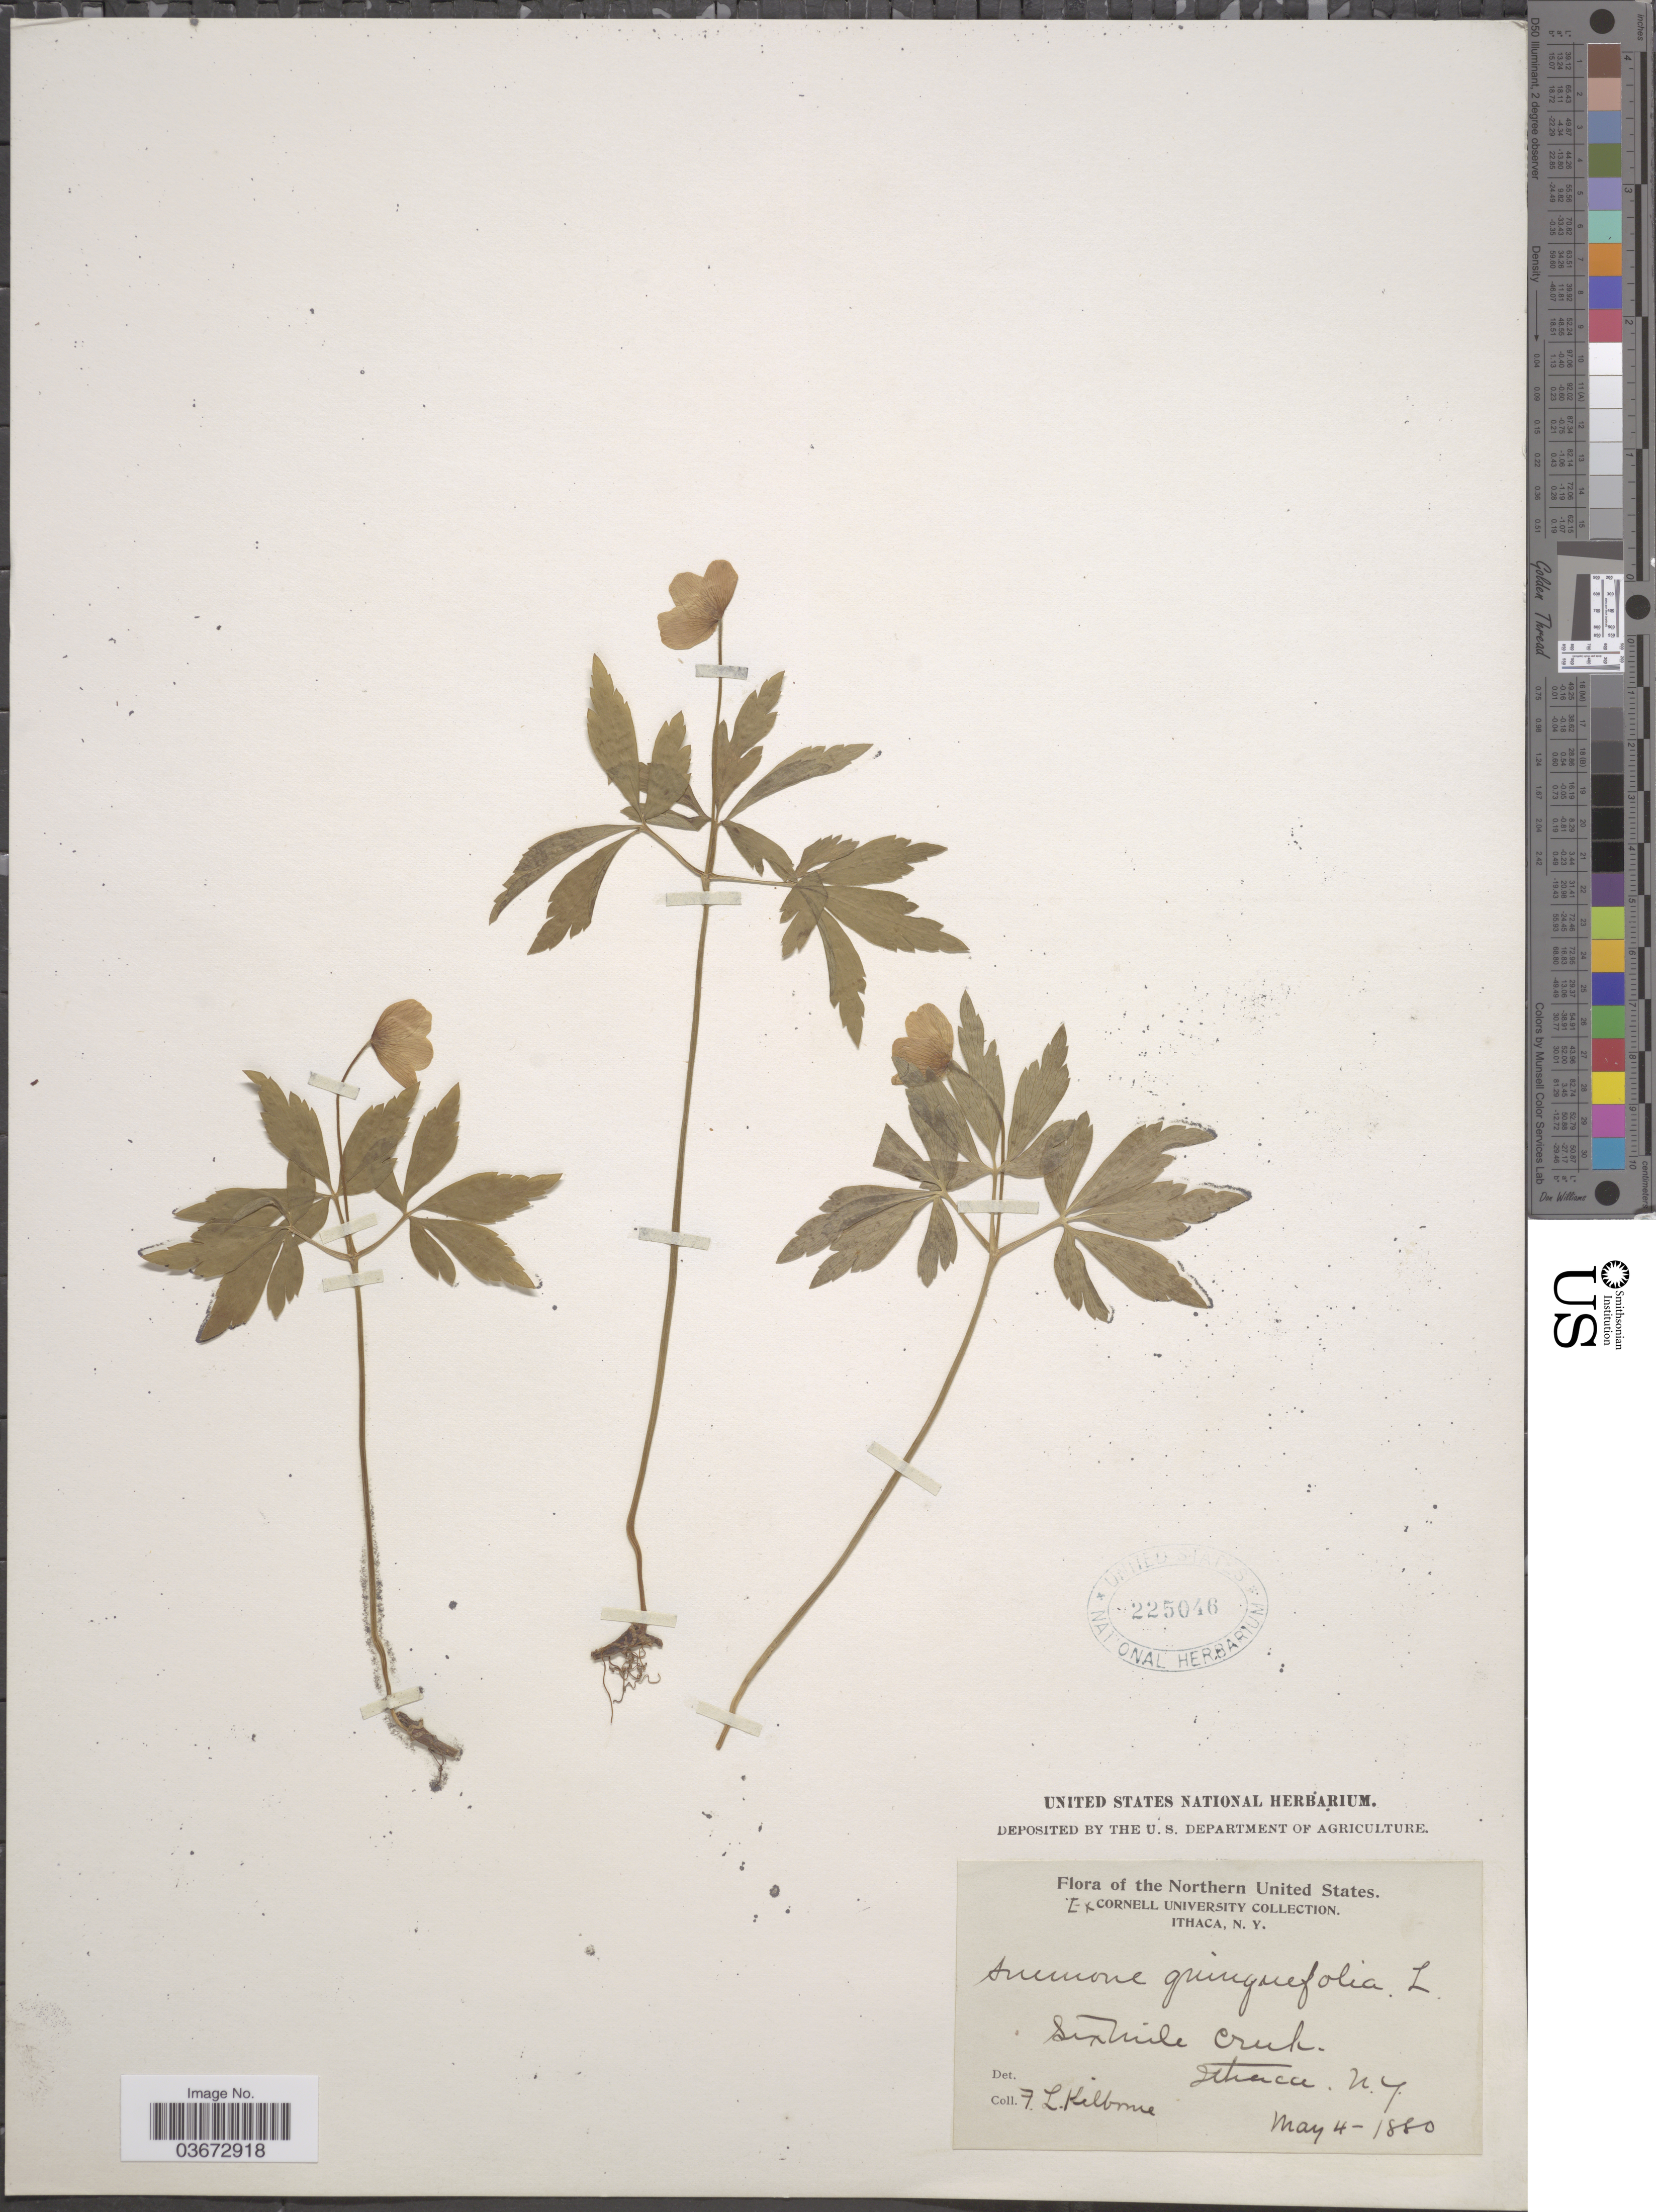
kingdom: Plantae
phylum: Tracheophyta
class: Magnoliopsida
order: Ranunculales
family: Ranunculaceae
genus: Anemone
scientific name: Anemone quinquefolia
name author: L.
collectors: F. L. Kilborne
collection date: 1880-05-04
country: United States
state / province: New York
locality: Northern United States. Ithaca. Six Mile Creek.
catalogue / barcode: US 225046